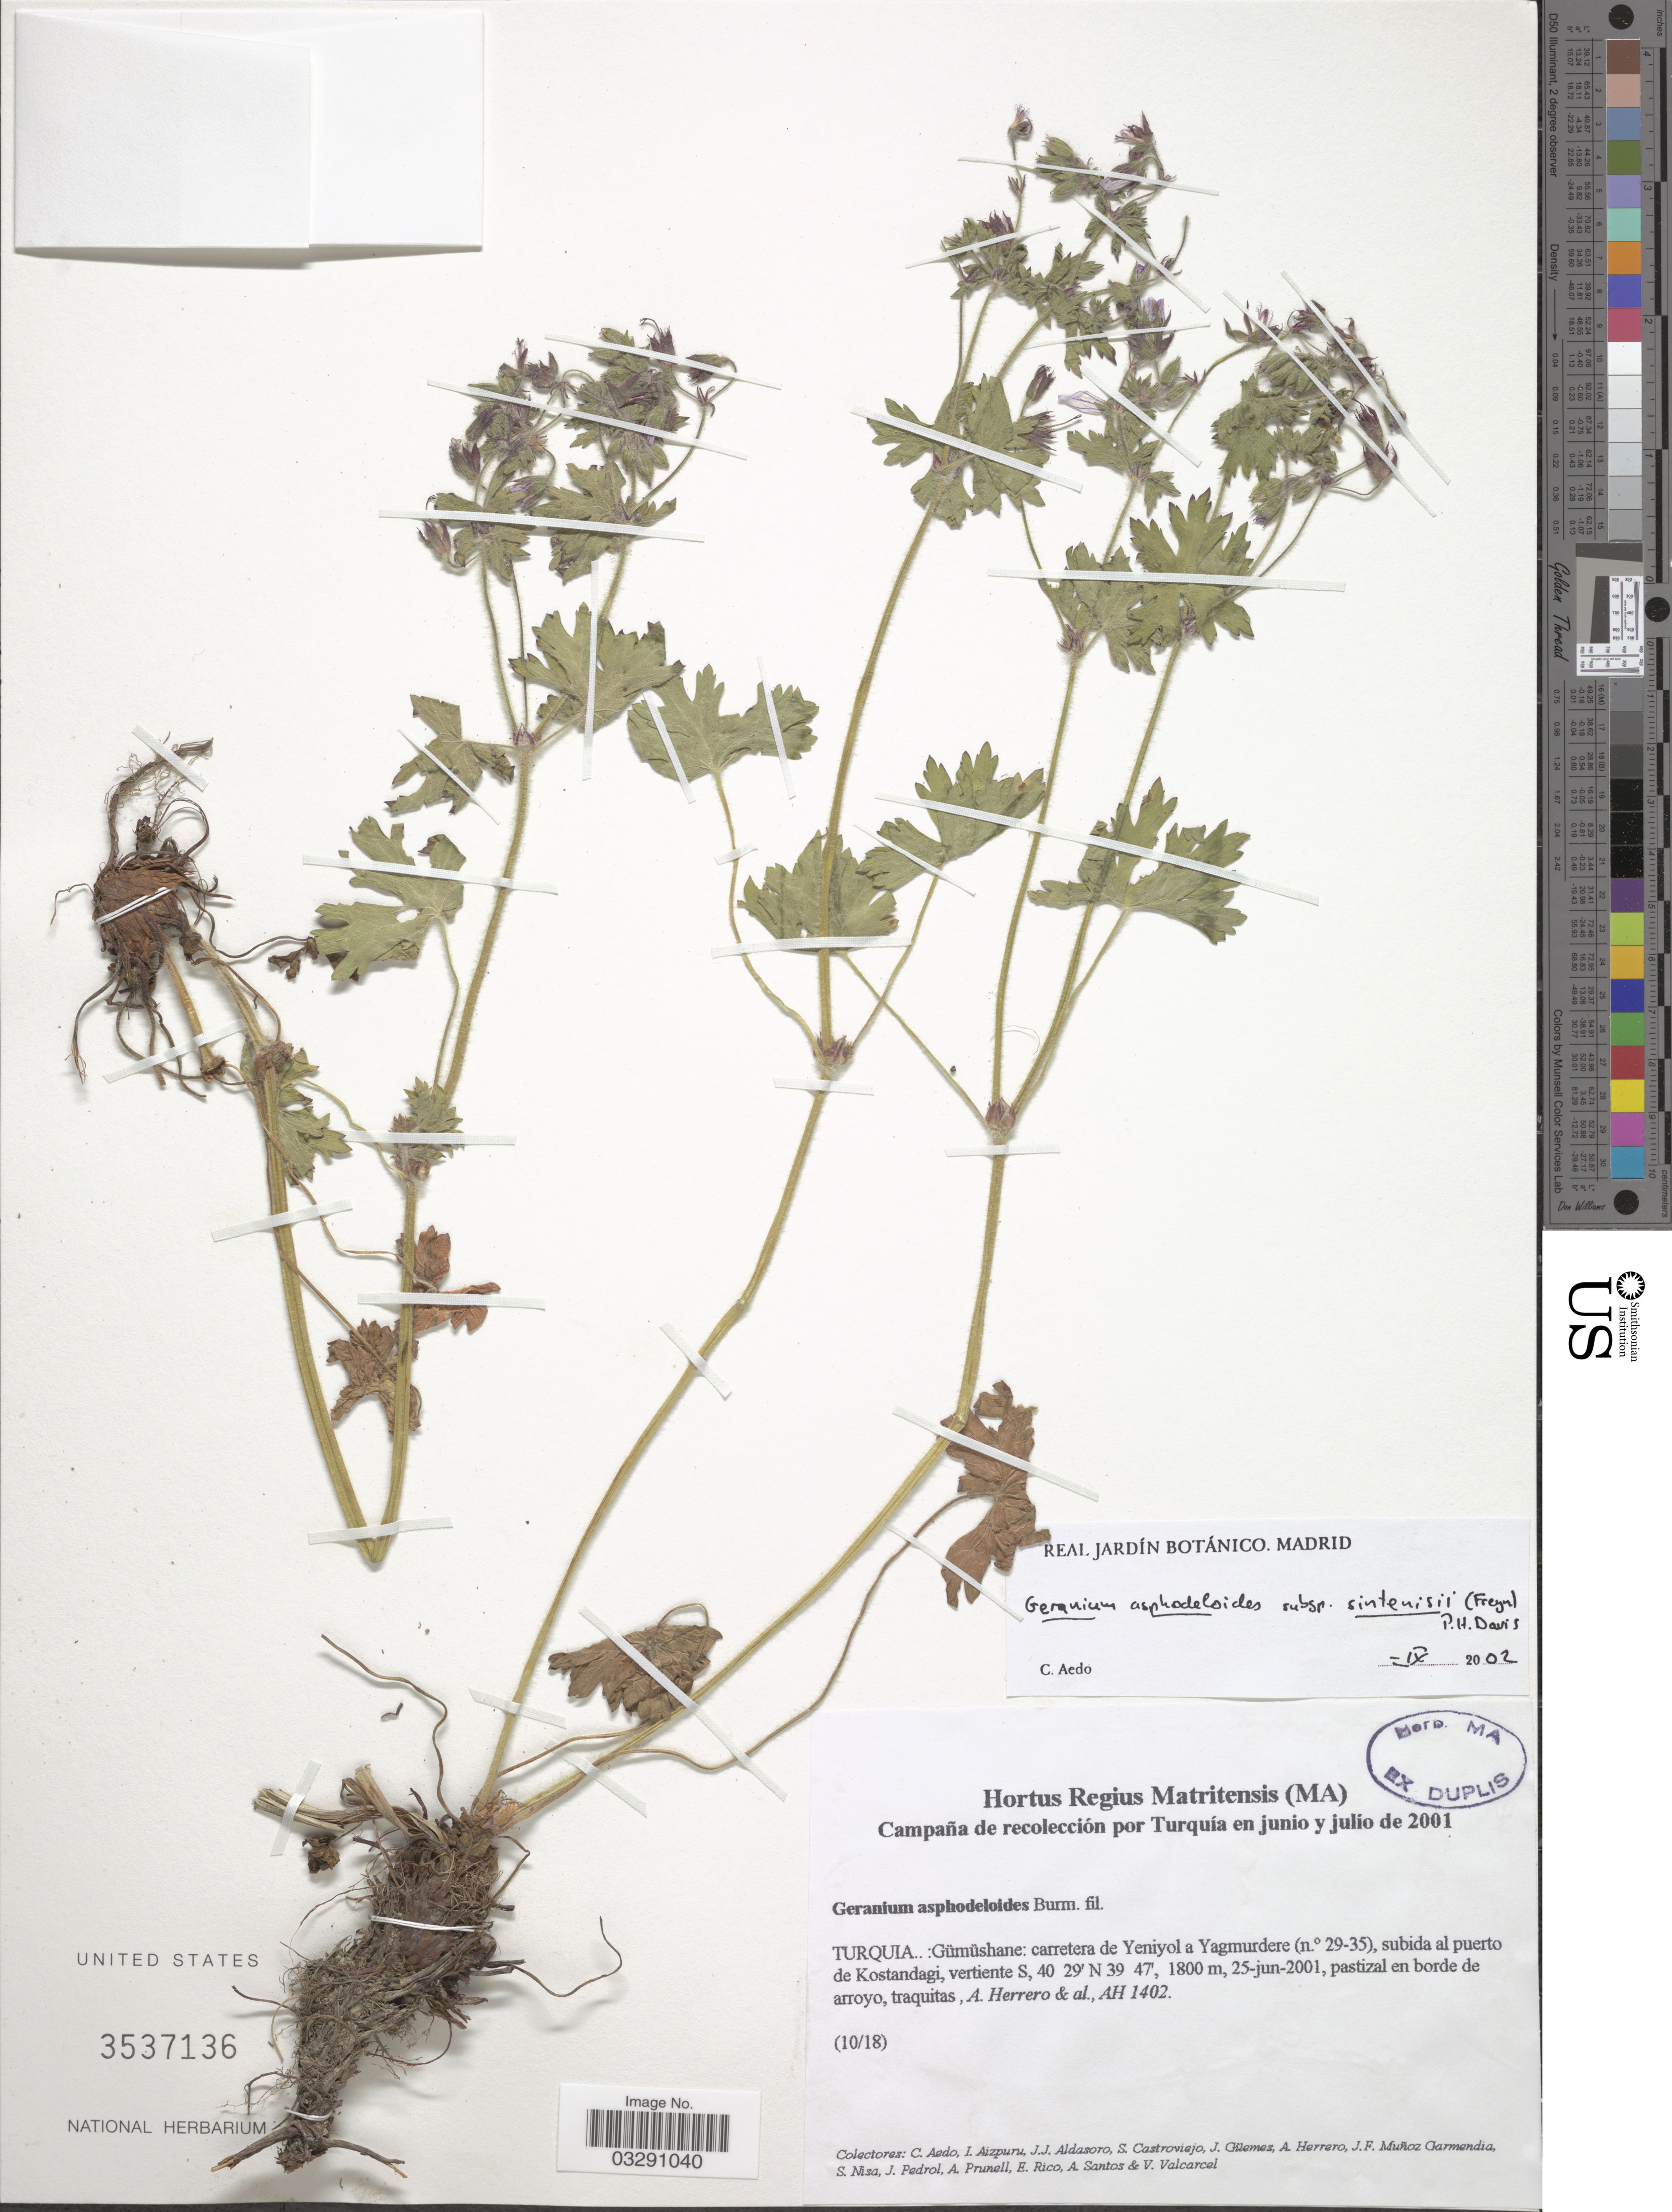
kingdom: Plantae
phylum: Tracheophyta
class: Magnoliopsida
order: Geraniales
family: Geraniaceae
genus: Geranium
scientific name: Geranium asphodeloides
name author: Burm. f.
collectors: A. Herrero, C. Aedo, I. Aizpuru, J. Aldasoro & et al.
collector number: AH1402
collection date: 2001-06-25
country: Turkey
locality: Turquia: Gümüshane: carretera de Yeniyol a Yagmurdere, subida al puerto de Kostandagi, vertiente S.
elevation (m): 1800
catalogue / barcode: US 3537136